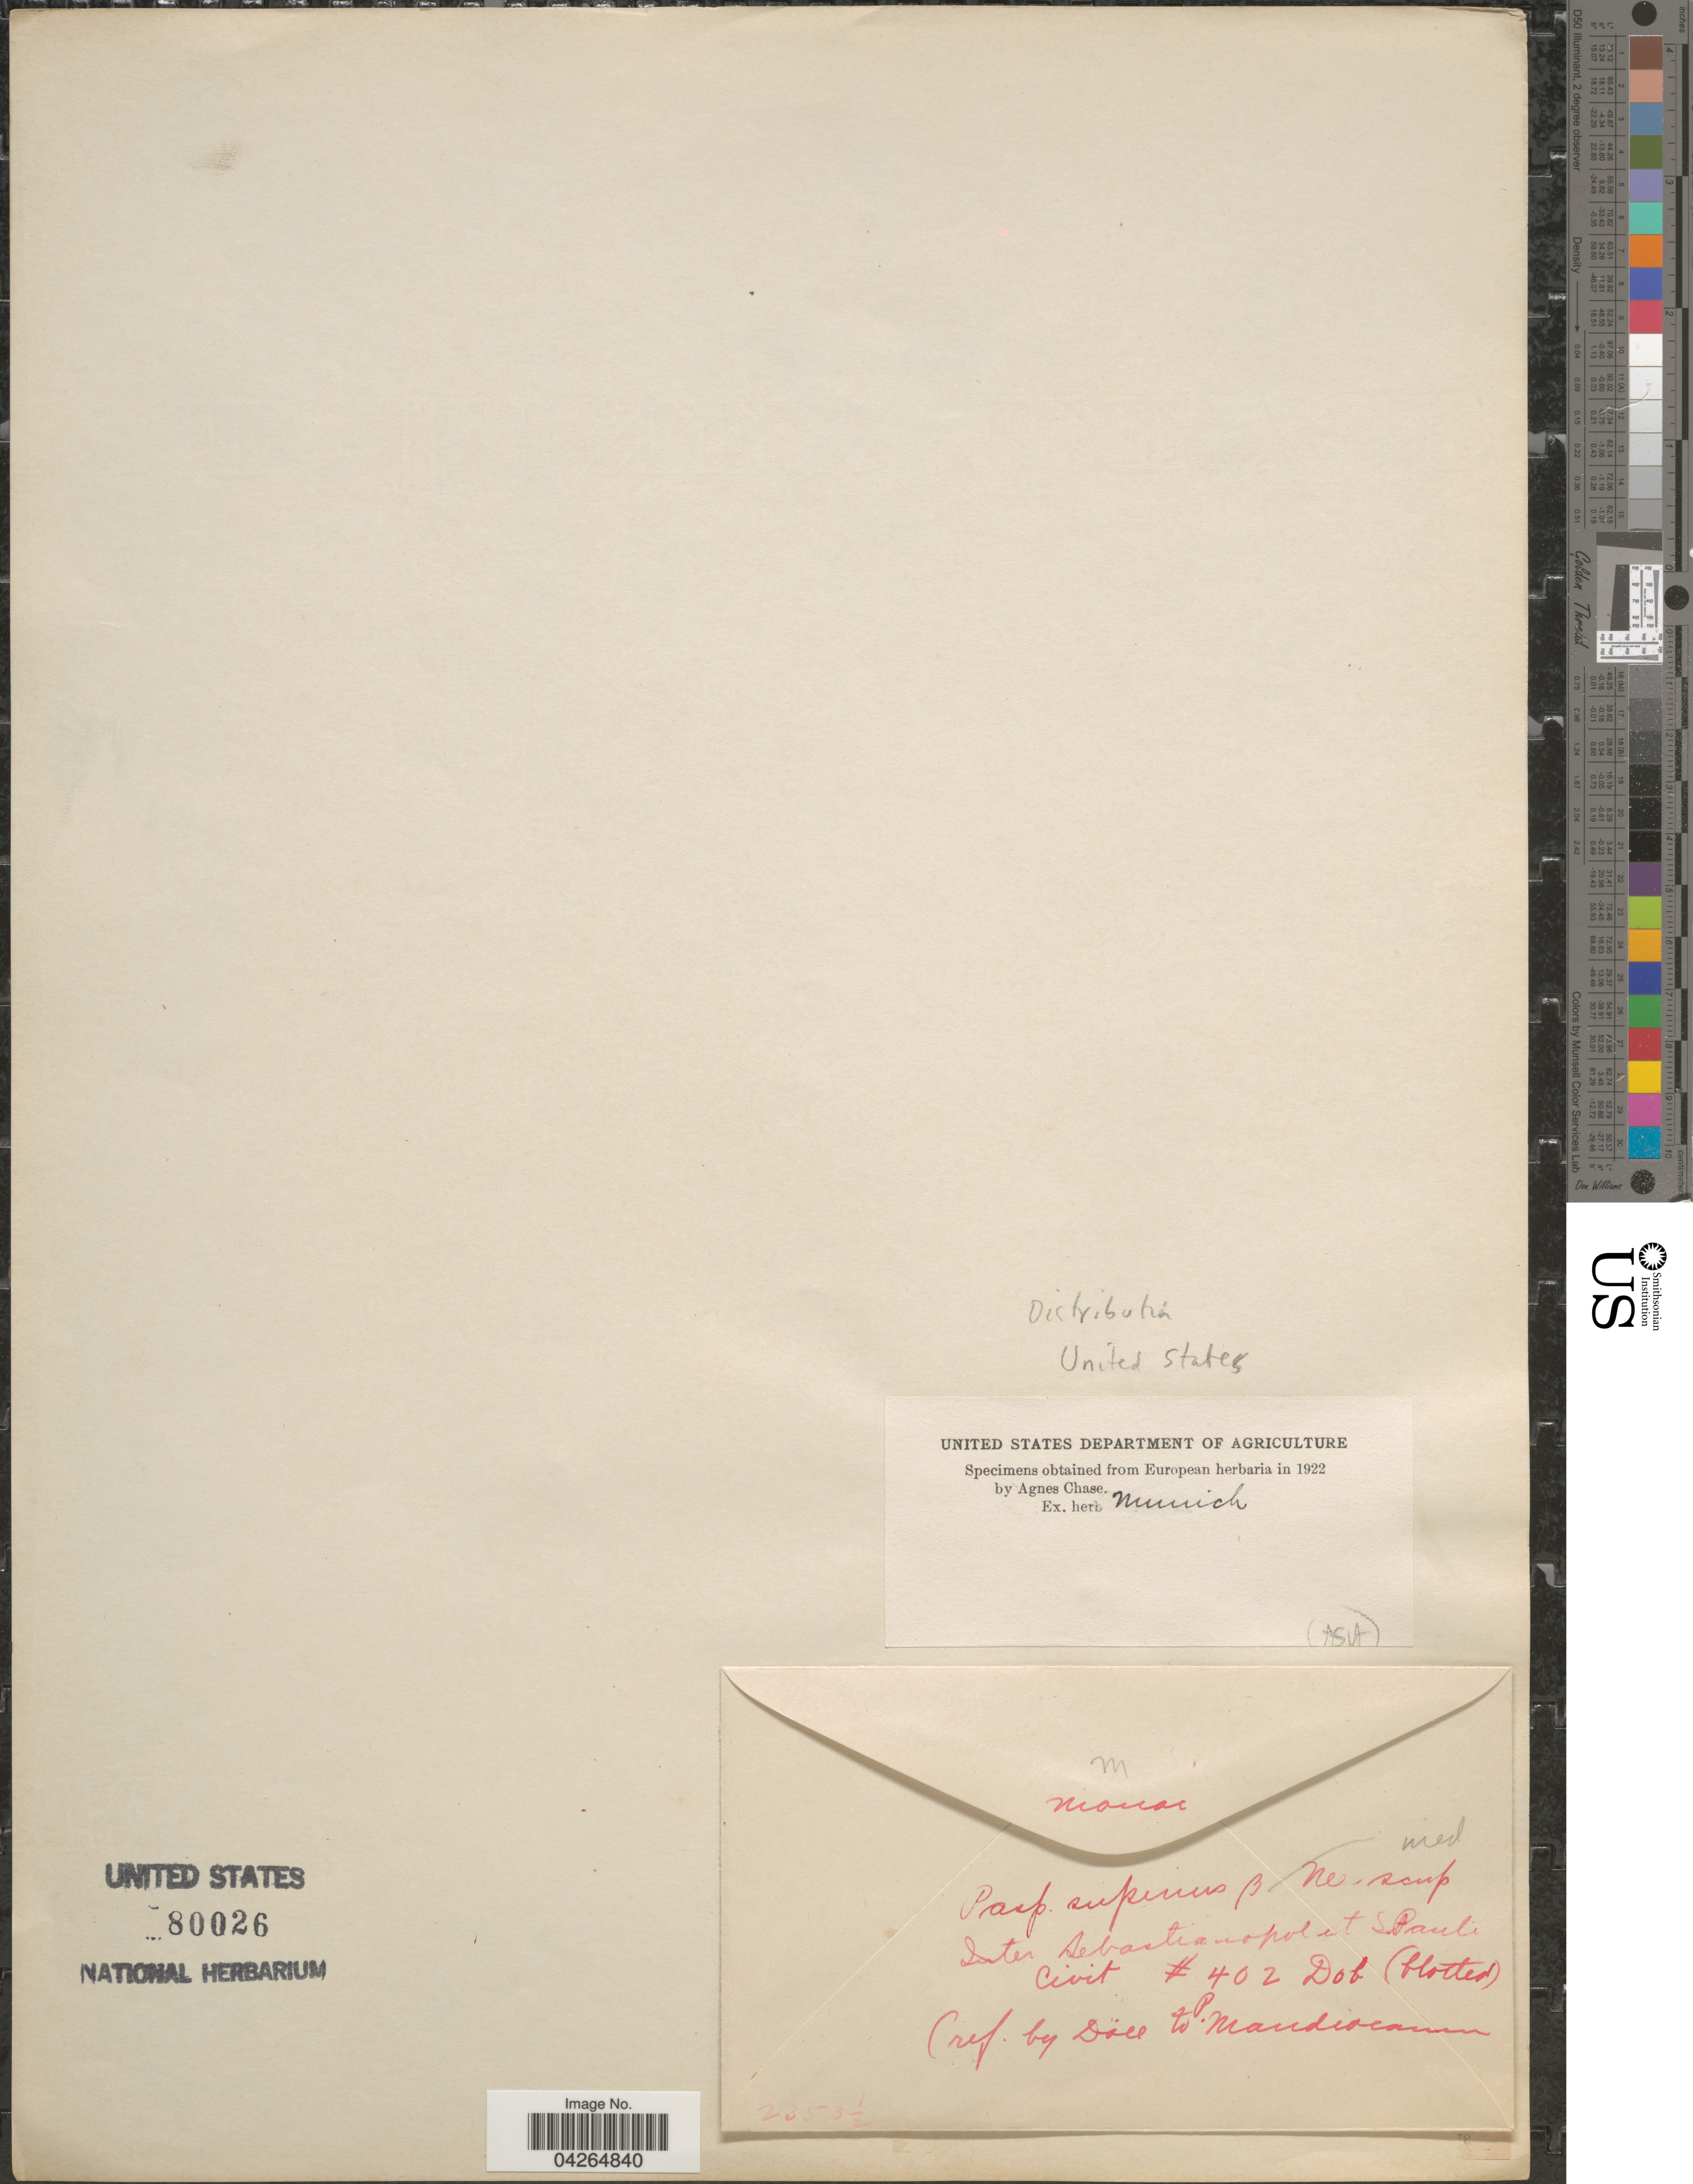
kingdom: Plantae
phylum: Tracheophyta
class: Liliopsida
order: Poales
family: Poaceae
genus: Paspalum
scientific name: Paspalum setaceum var. supinum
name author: (Bosc ex Poir.) Trin.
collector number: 402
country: United States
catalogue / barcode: US 80026